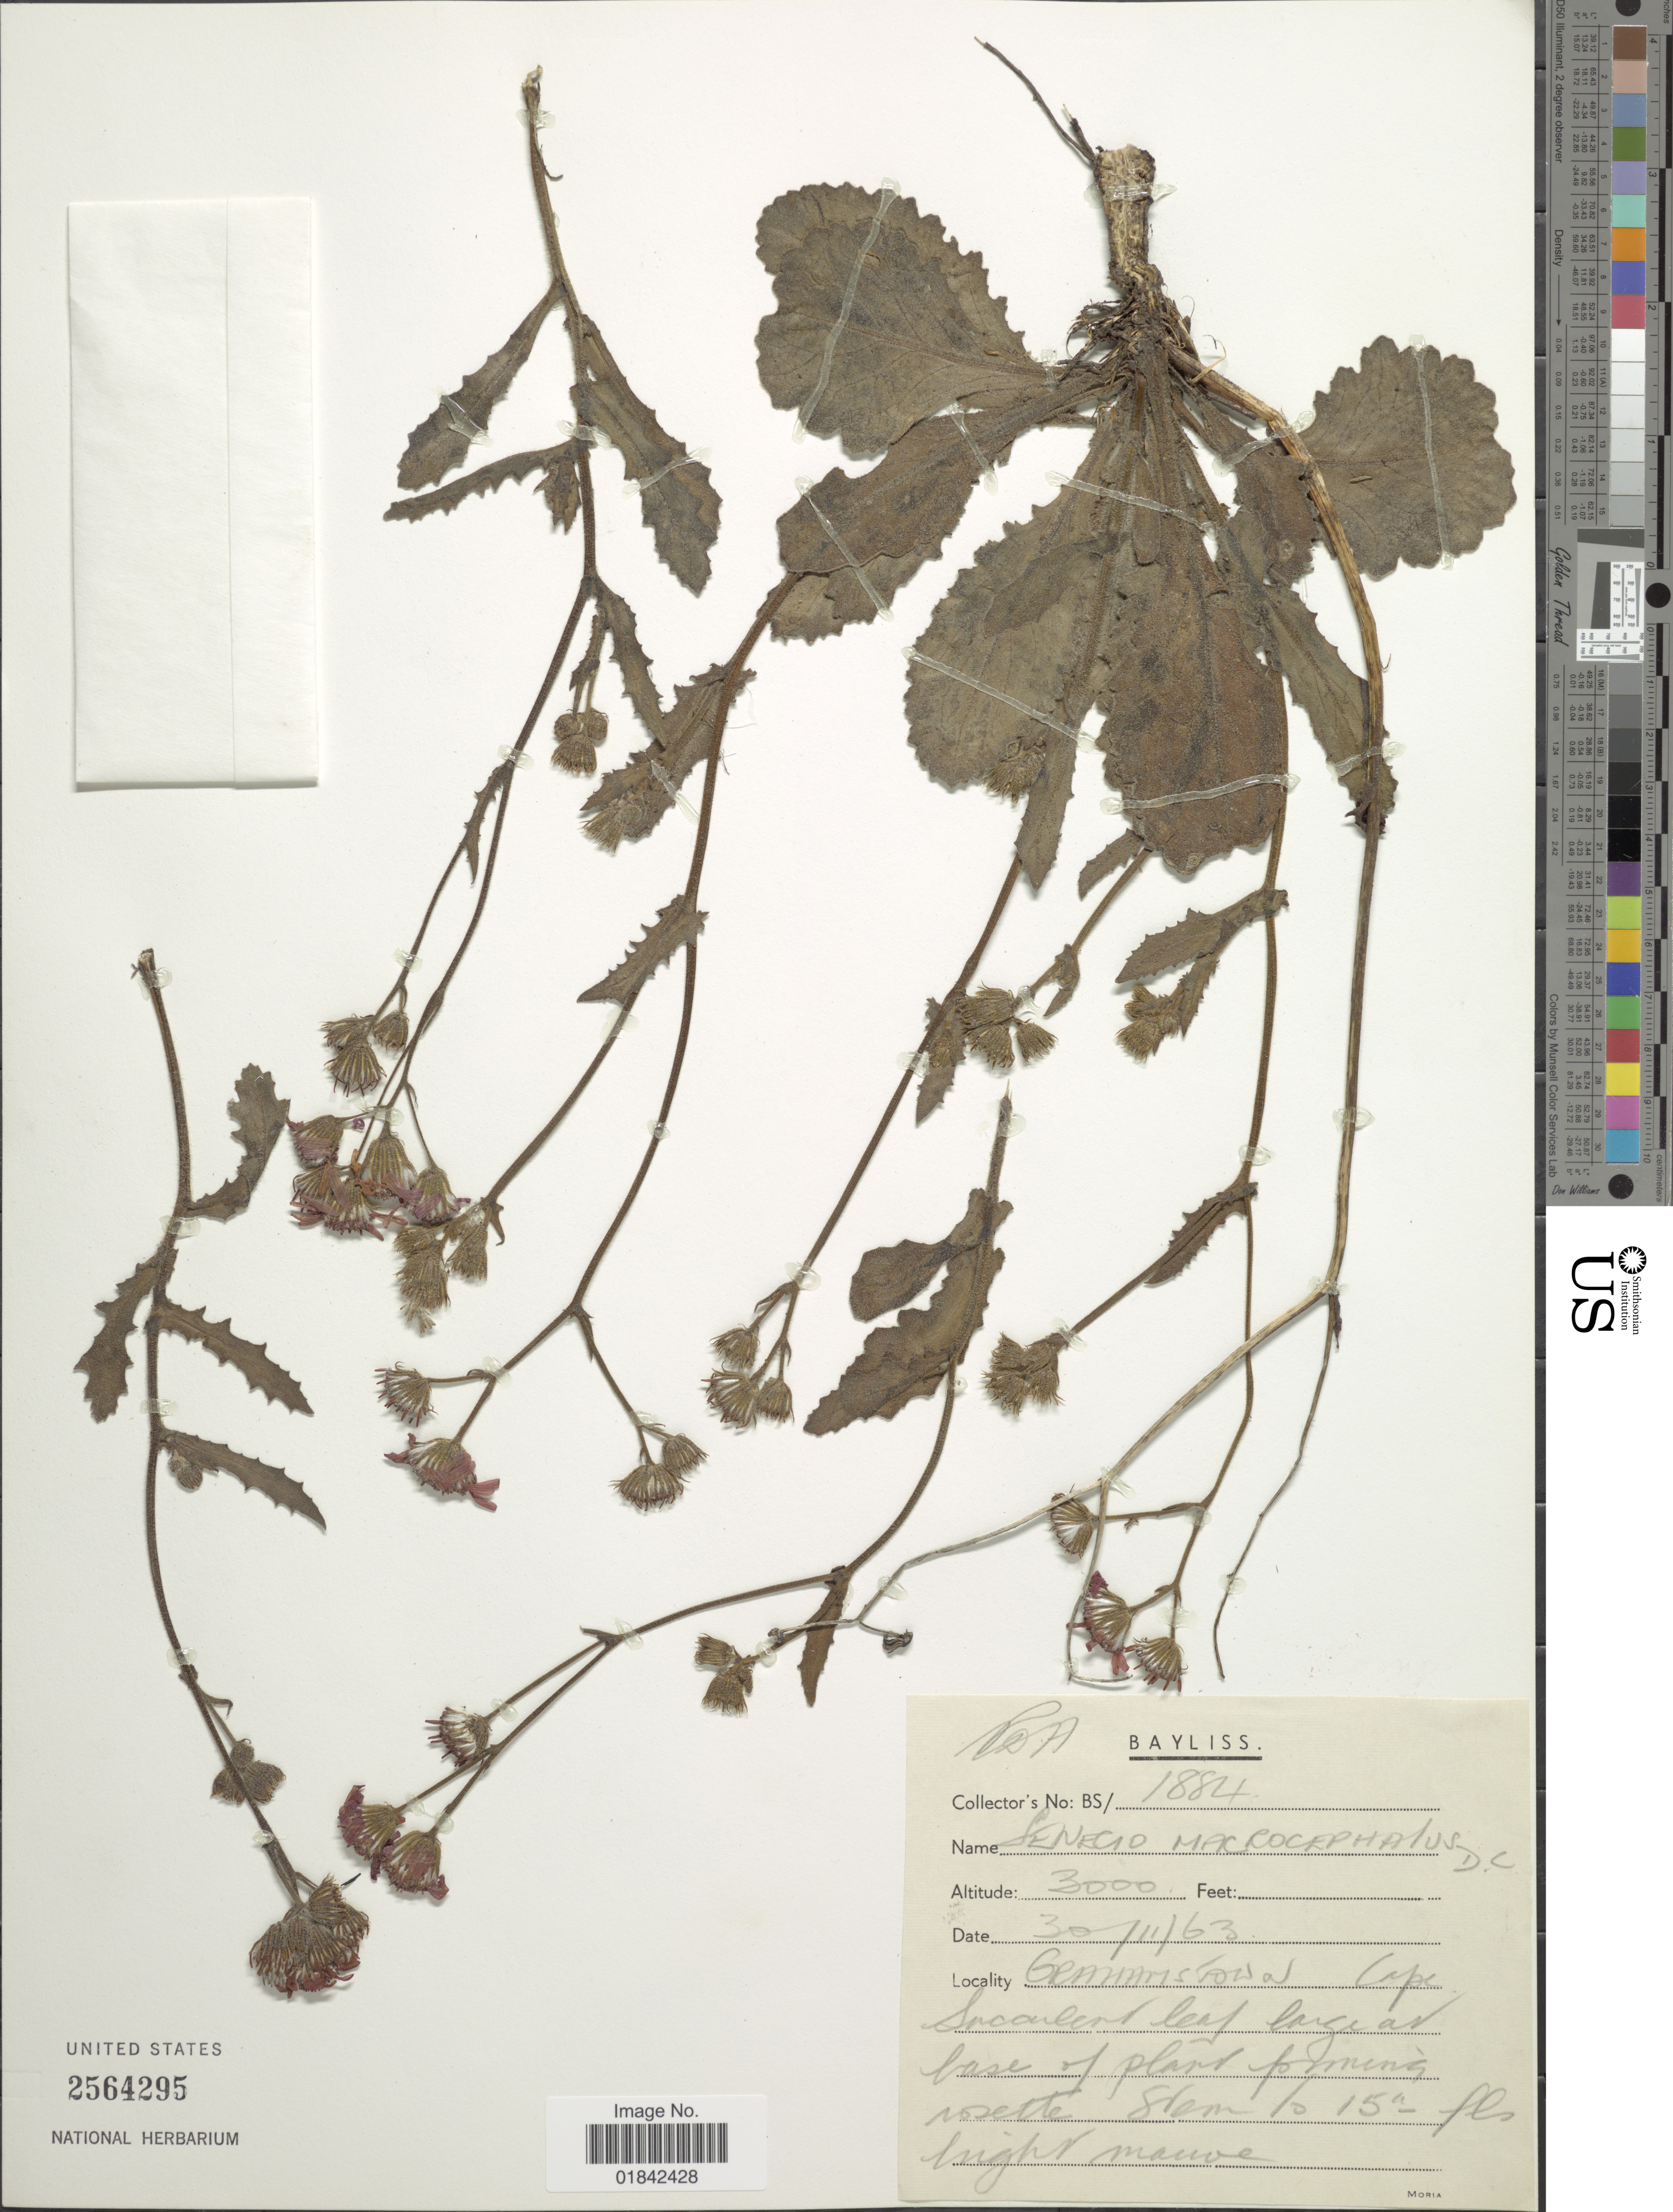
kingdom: Plantae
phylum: Tracheophyta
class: Magnoliopsida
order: Asterales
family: Asteraceae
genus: Senecio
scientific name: Senecio macrocephalus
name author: DC.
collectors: R. Bayliss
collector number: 1884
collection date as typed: Transcribed d/m/y: 30/11/63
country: South Africa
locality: Grahamstown, Cape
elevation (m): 914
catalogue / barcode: US 2564295